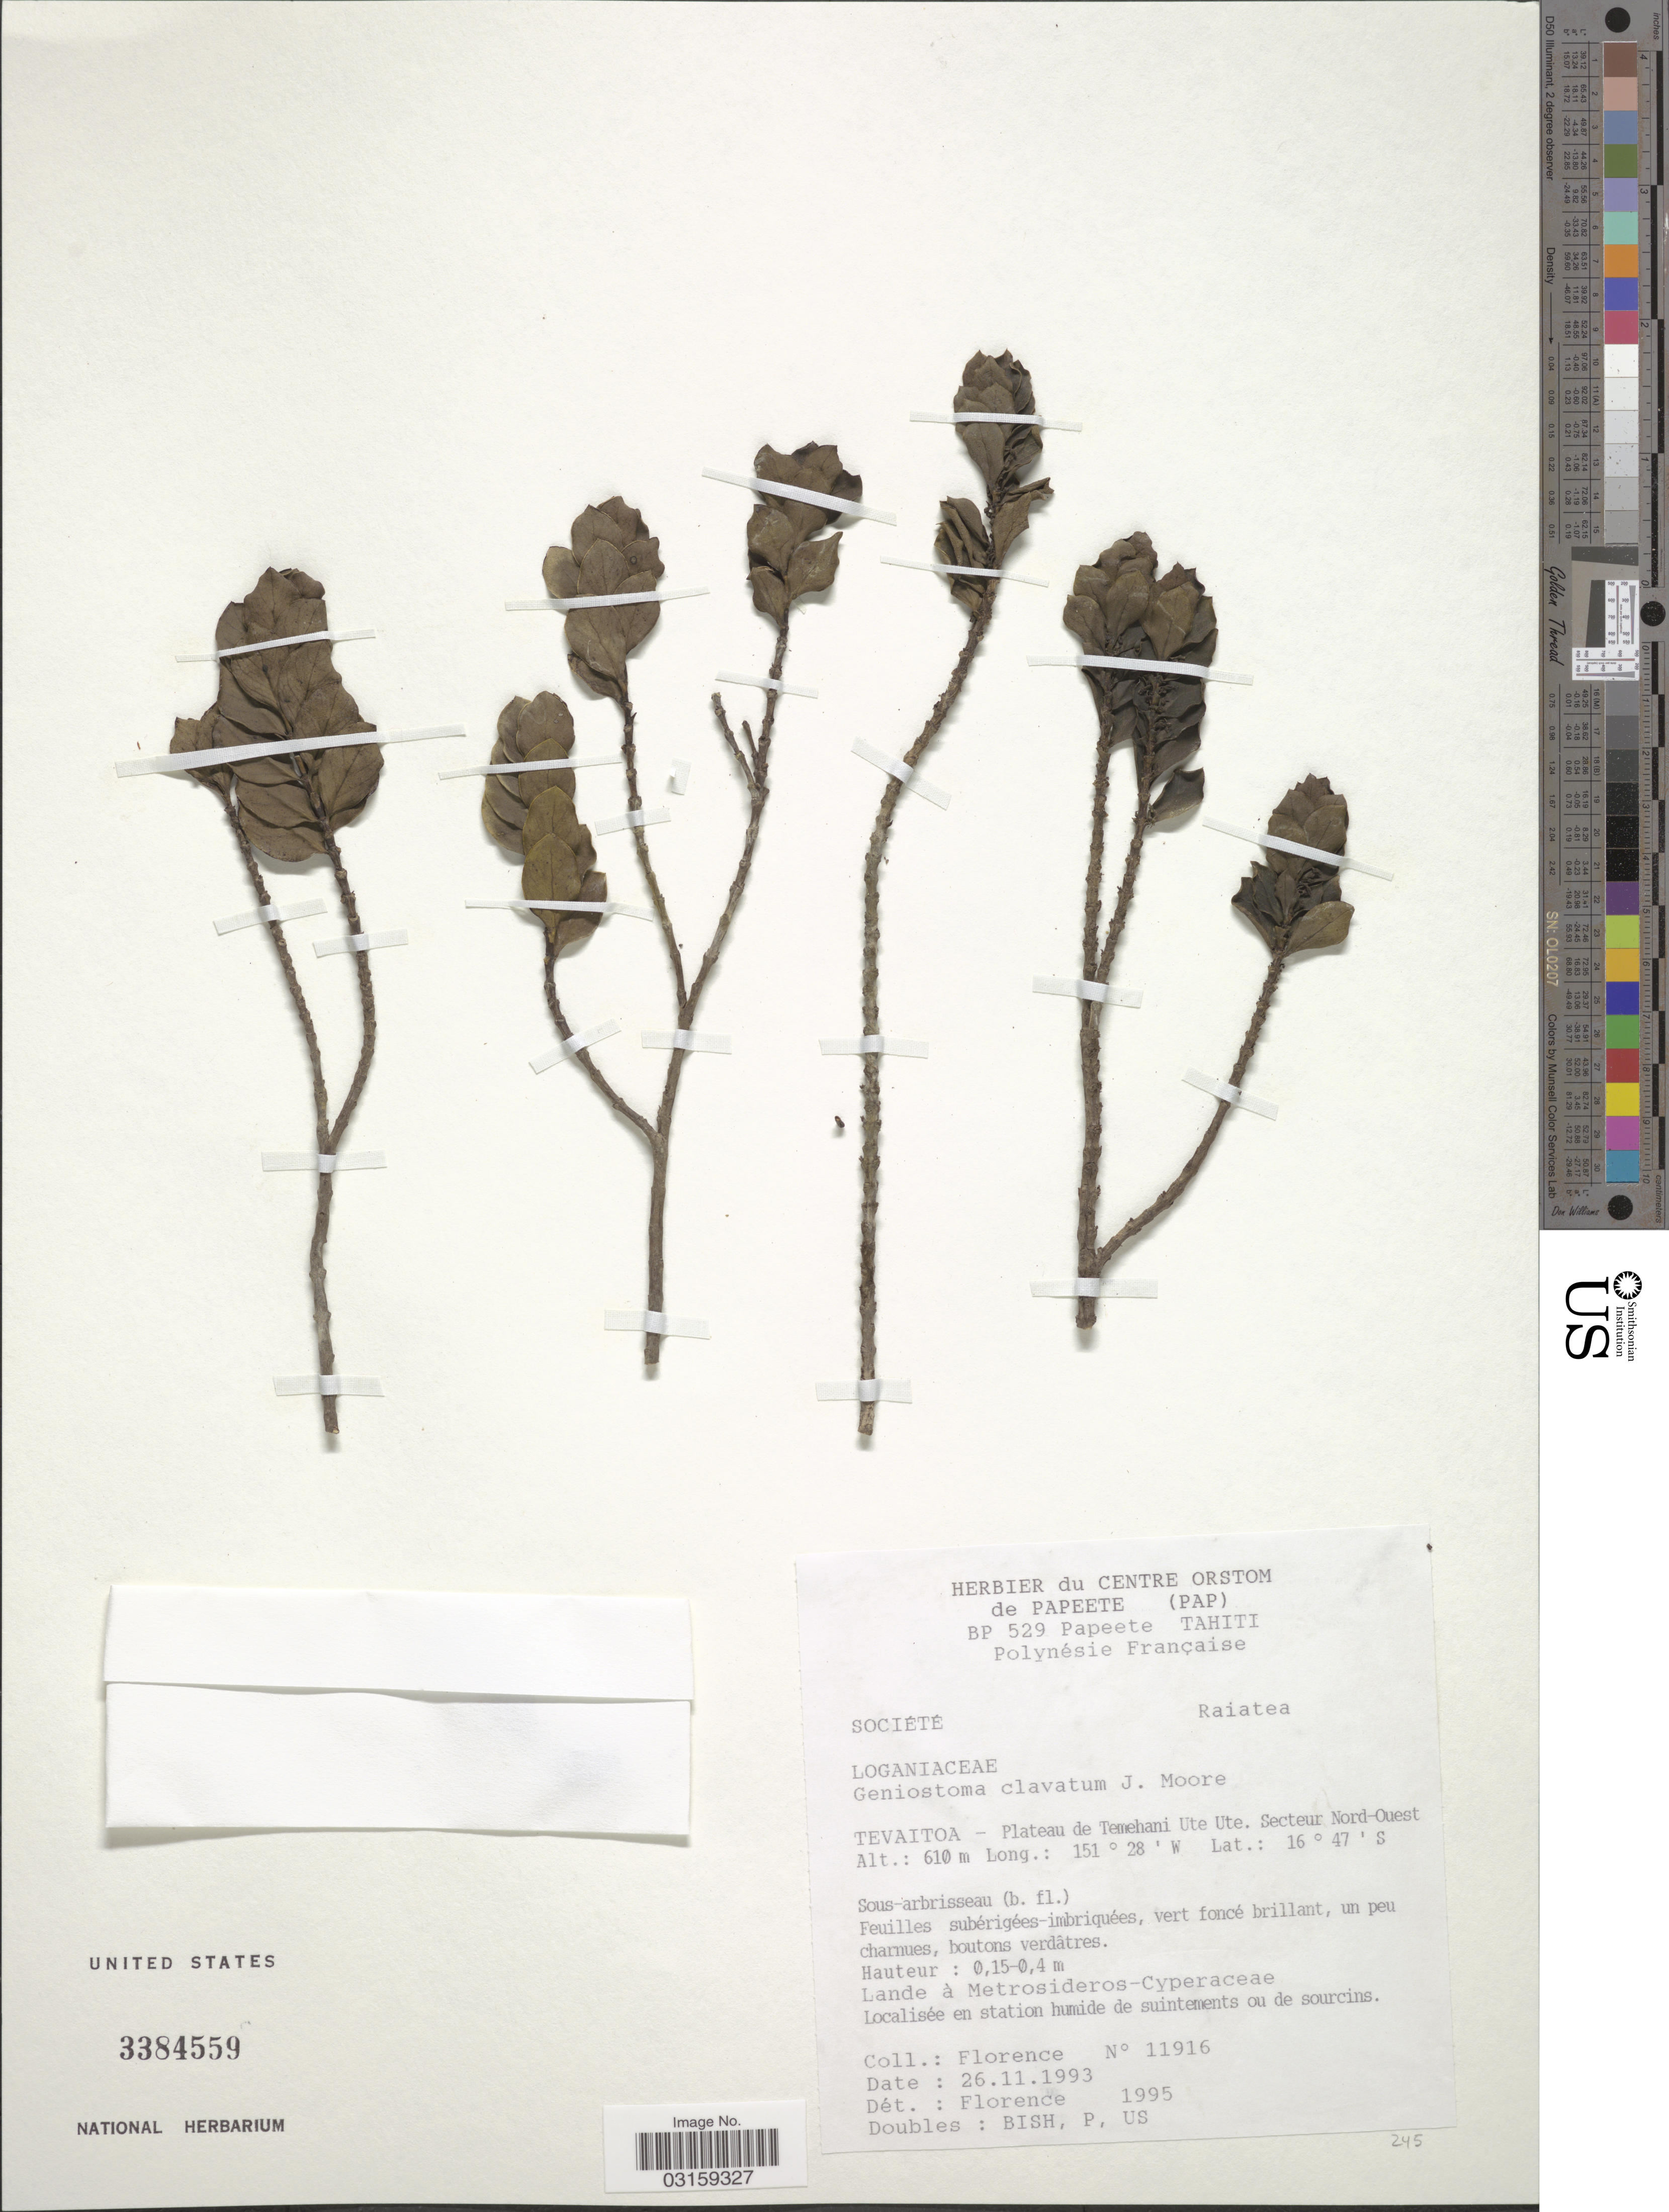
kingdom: Plantae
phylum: Tracheophyta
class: Magnoliopsida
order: Gentianales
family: Loganiaceae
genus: Geniostoma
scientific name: Geniostoma clavatum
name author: J.W. Moore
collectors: -. Florence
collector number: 11916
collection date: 1993-11-26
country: French Polynesia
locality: Société. Raiatea. Tevaitoa - Plateau de Temehani Ute Ute. Secteur Nord-Ouest.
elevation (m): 610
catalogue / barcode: US 3384559